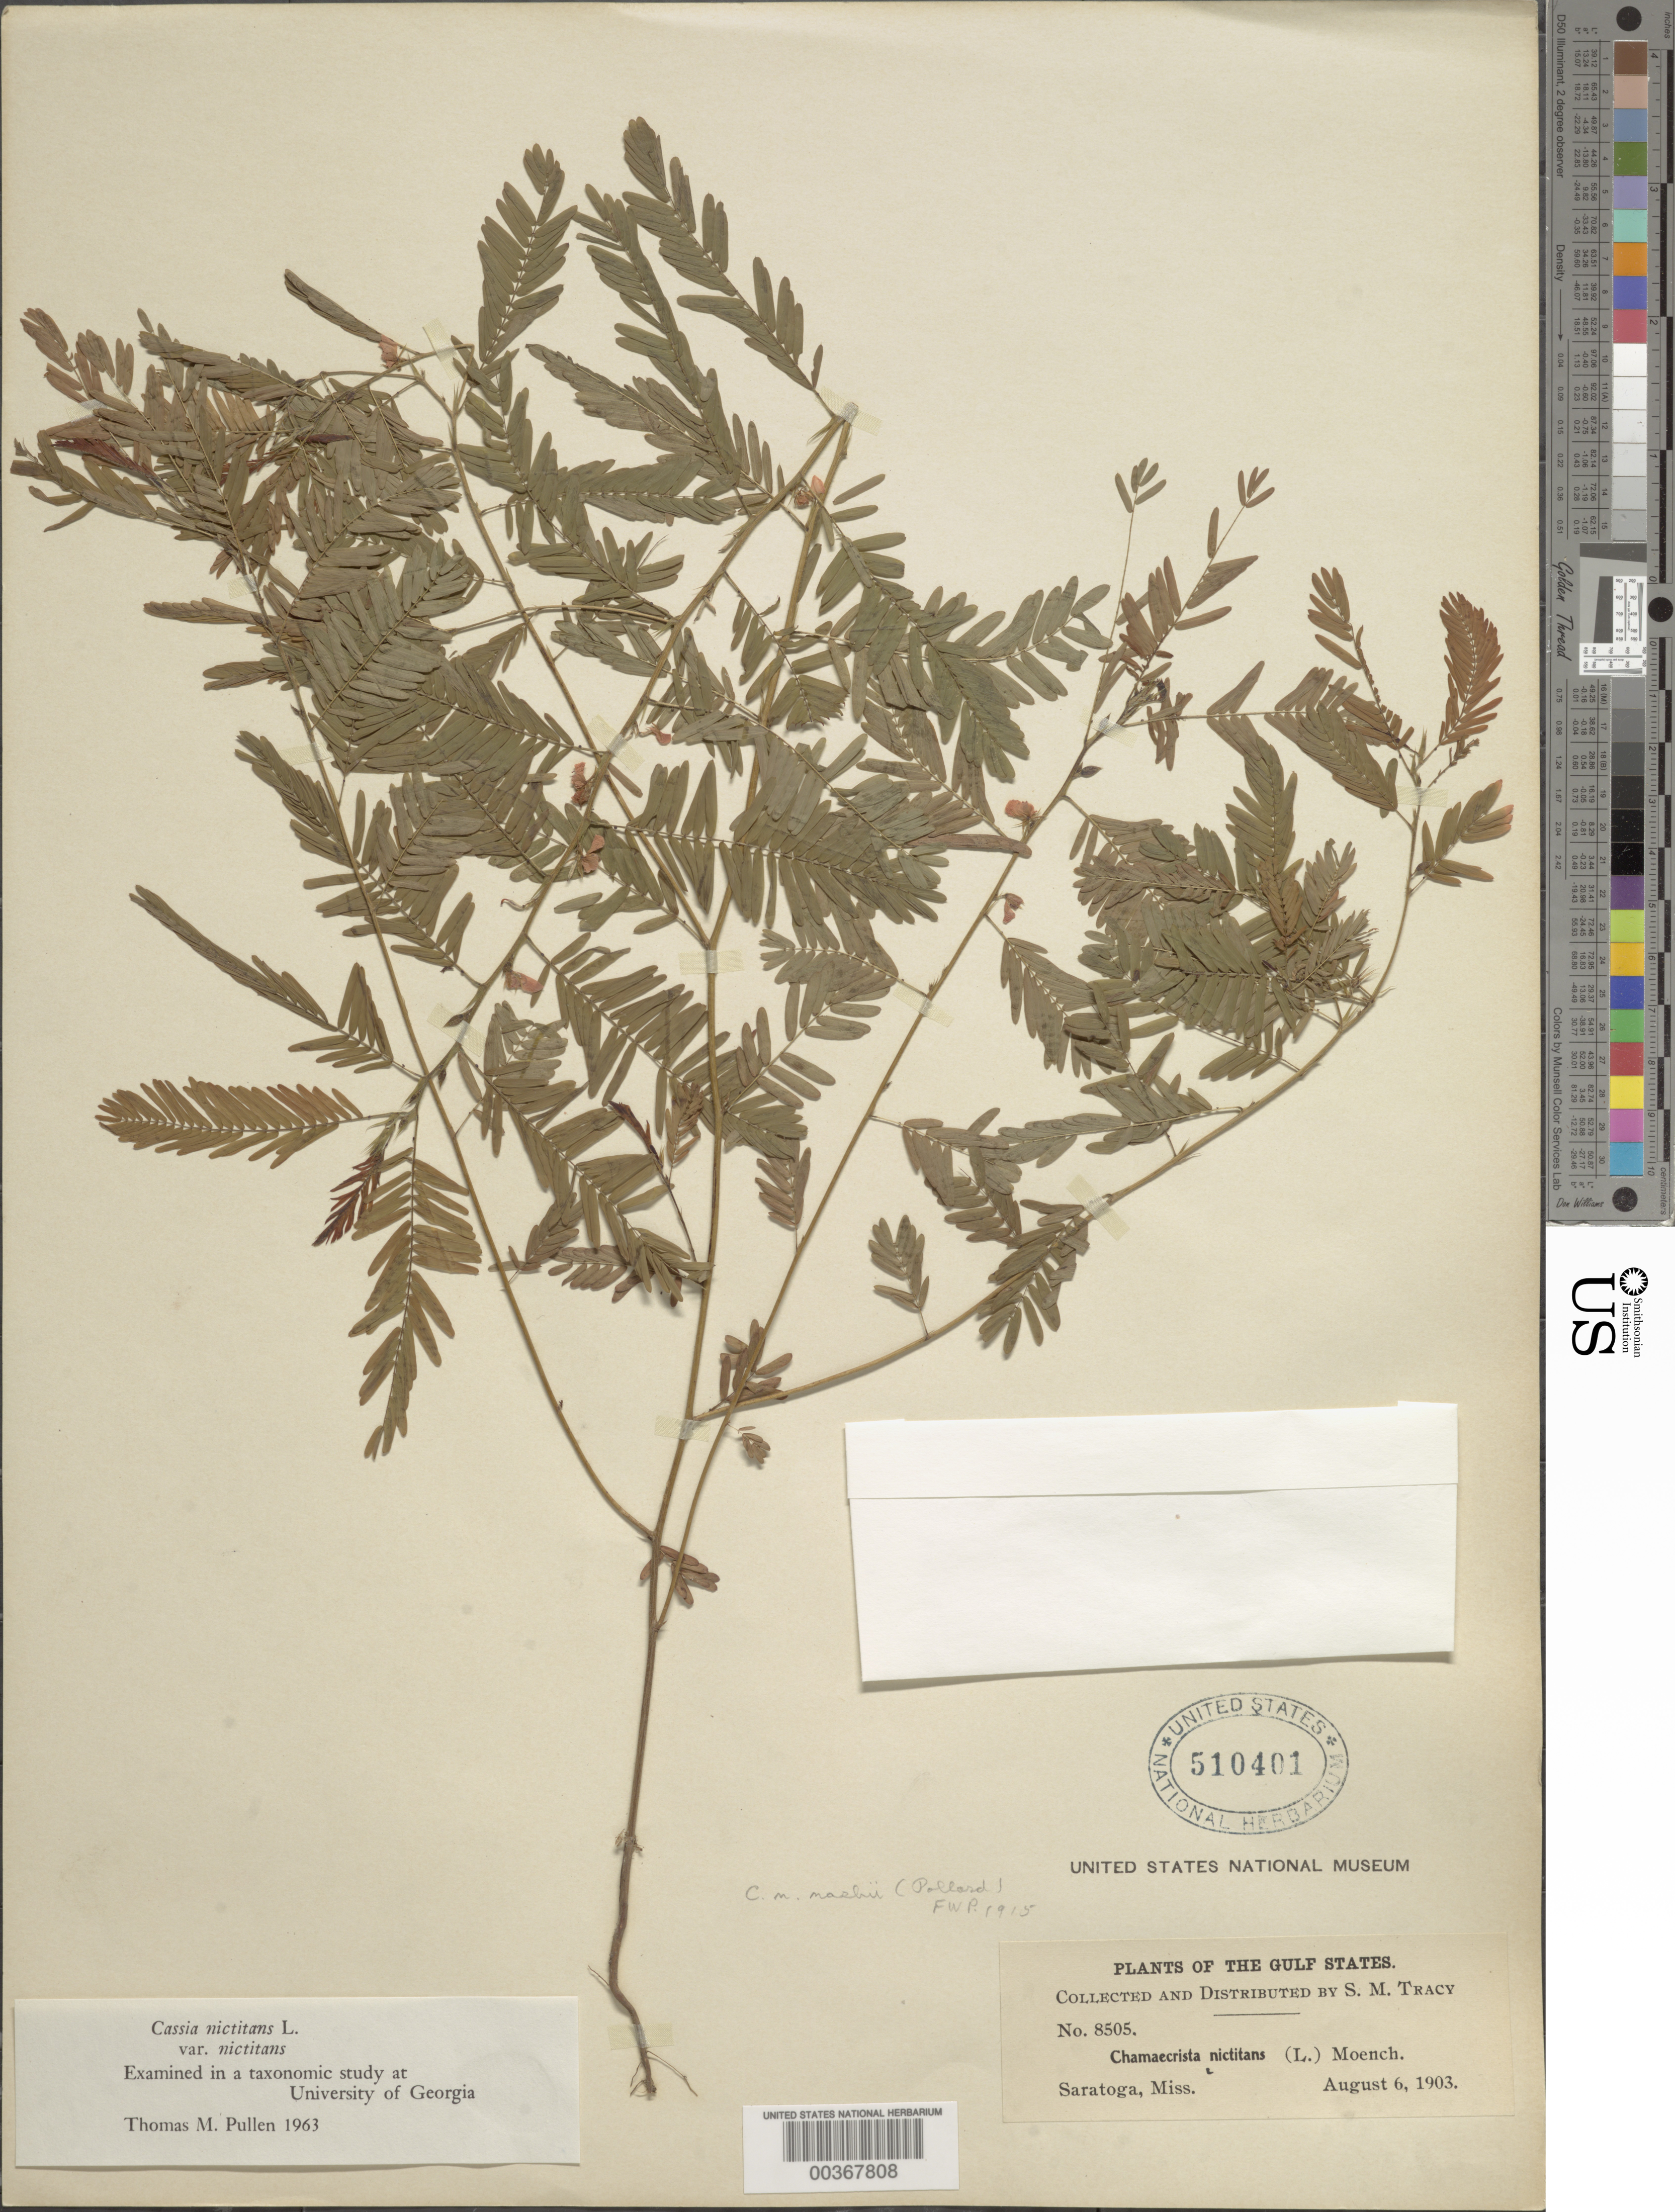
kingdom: Plantae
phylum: Tracheophyta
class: Magnoliopsida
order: Fabales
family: Fabaceae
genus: Chamaecrista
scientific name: Chamaecrista nictitans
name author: (L.) Moench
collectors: S. M. Tracy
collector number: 8505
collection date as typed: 06 Aug 1903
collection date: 1903-08-06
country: United States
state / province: Mississippi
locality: Saratoga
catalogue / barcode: US 510401